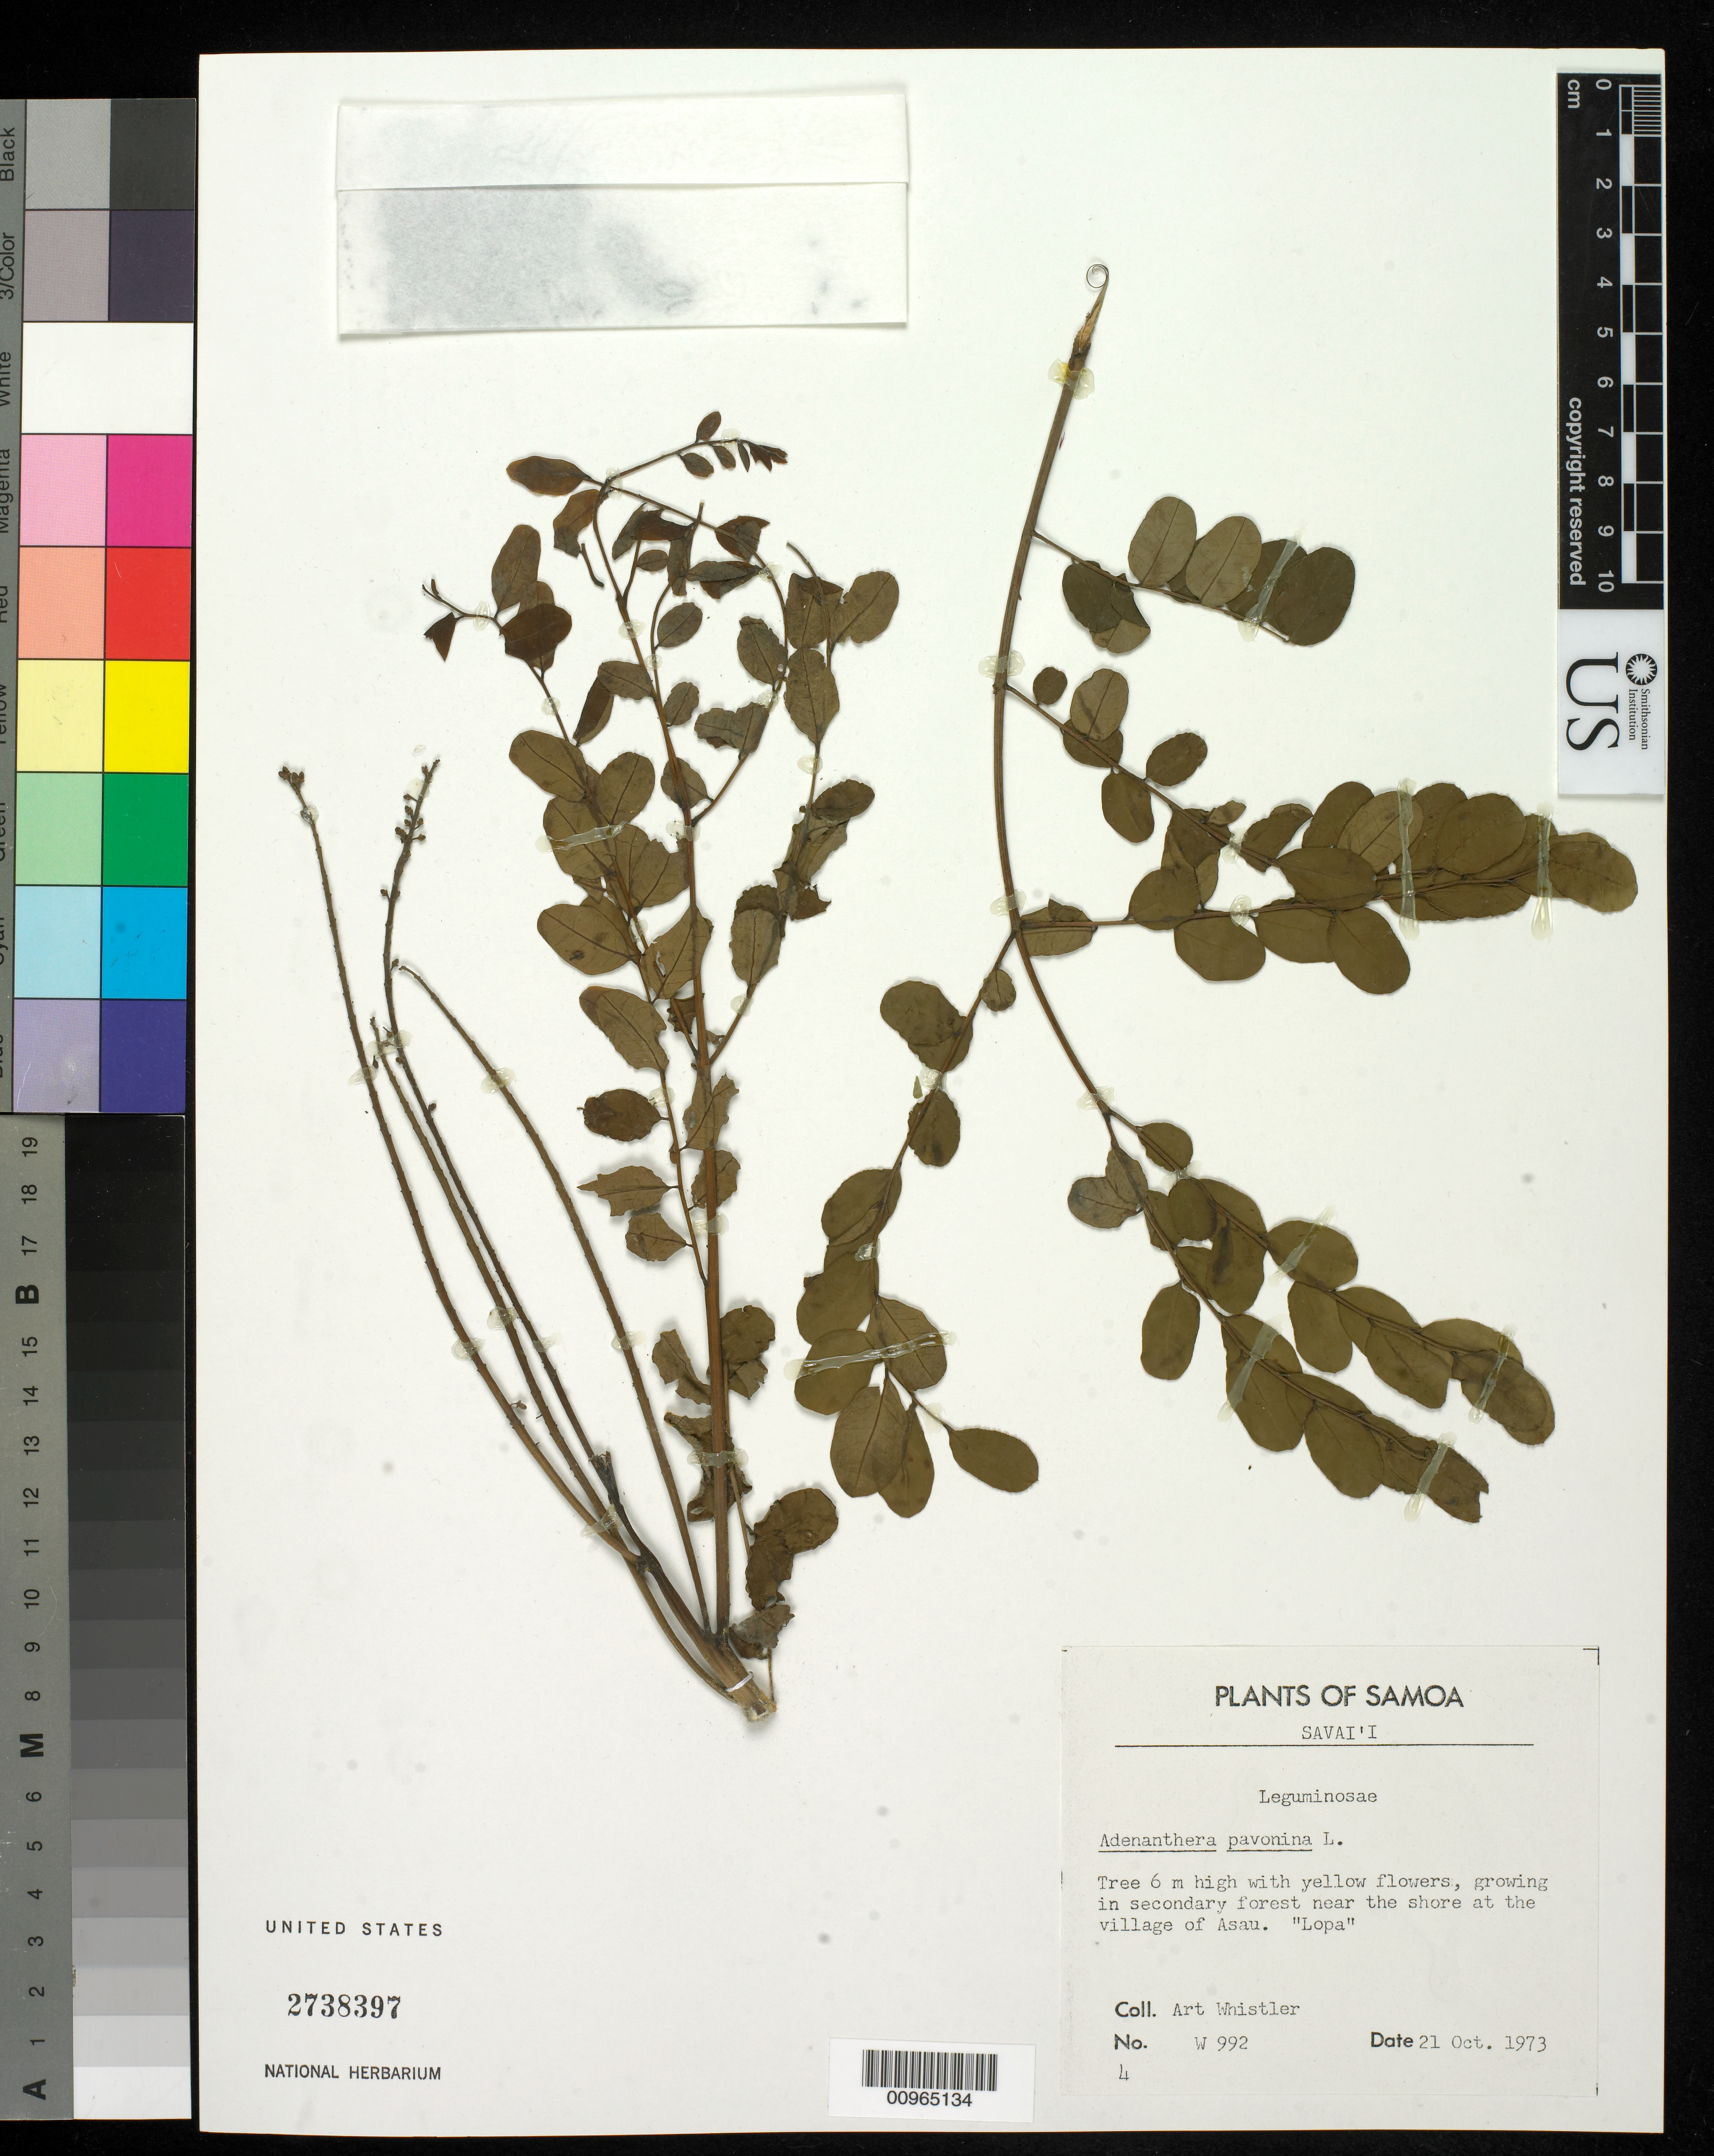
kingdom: Plantae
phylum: Tracheophyta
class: Magnoliopsida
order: Fabales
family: Fabaceae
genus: Adenanthera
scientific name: Adenanthera pavonina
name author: L.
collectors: A. Whistler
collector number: W 992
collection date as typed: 21 Oct 1973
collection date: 1973-10-21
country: Samoa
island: Savai'i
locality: Near the shore at the village of Asau.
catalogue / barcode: US 2738397